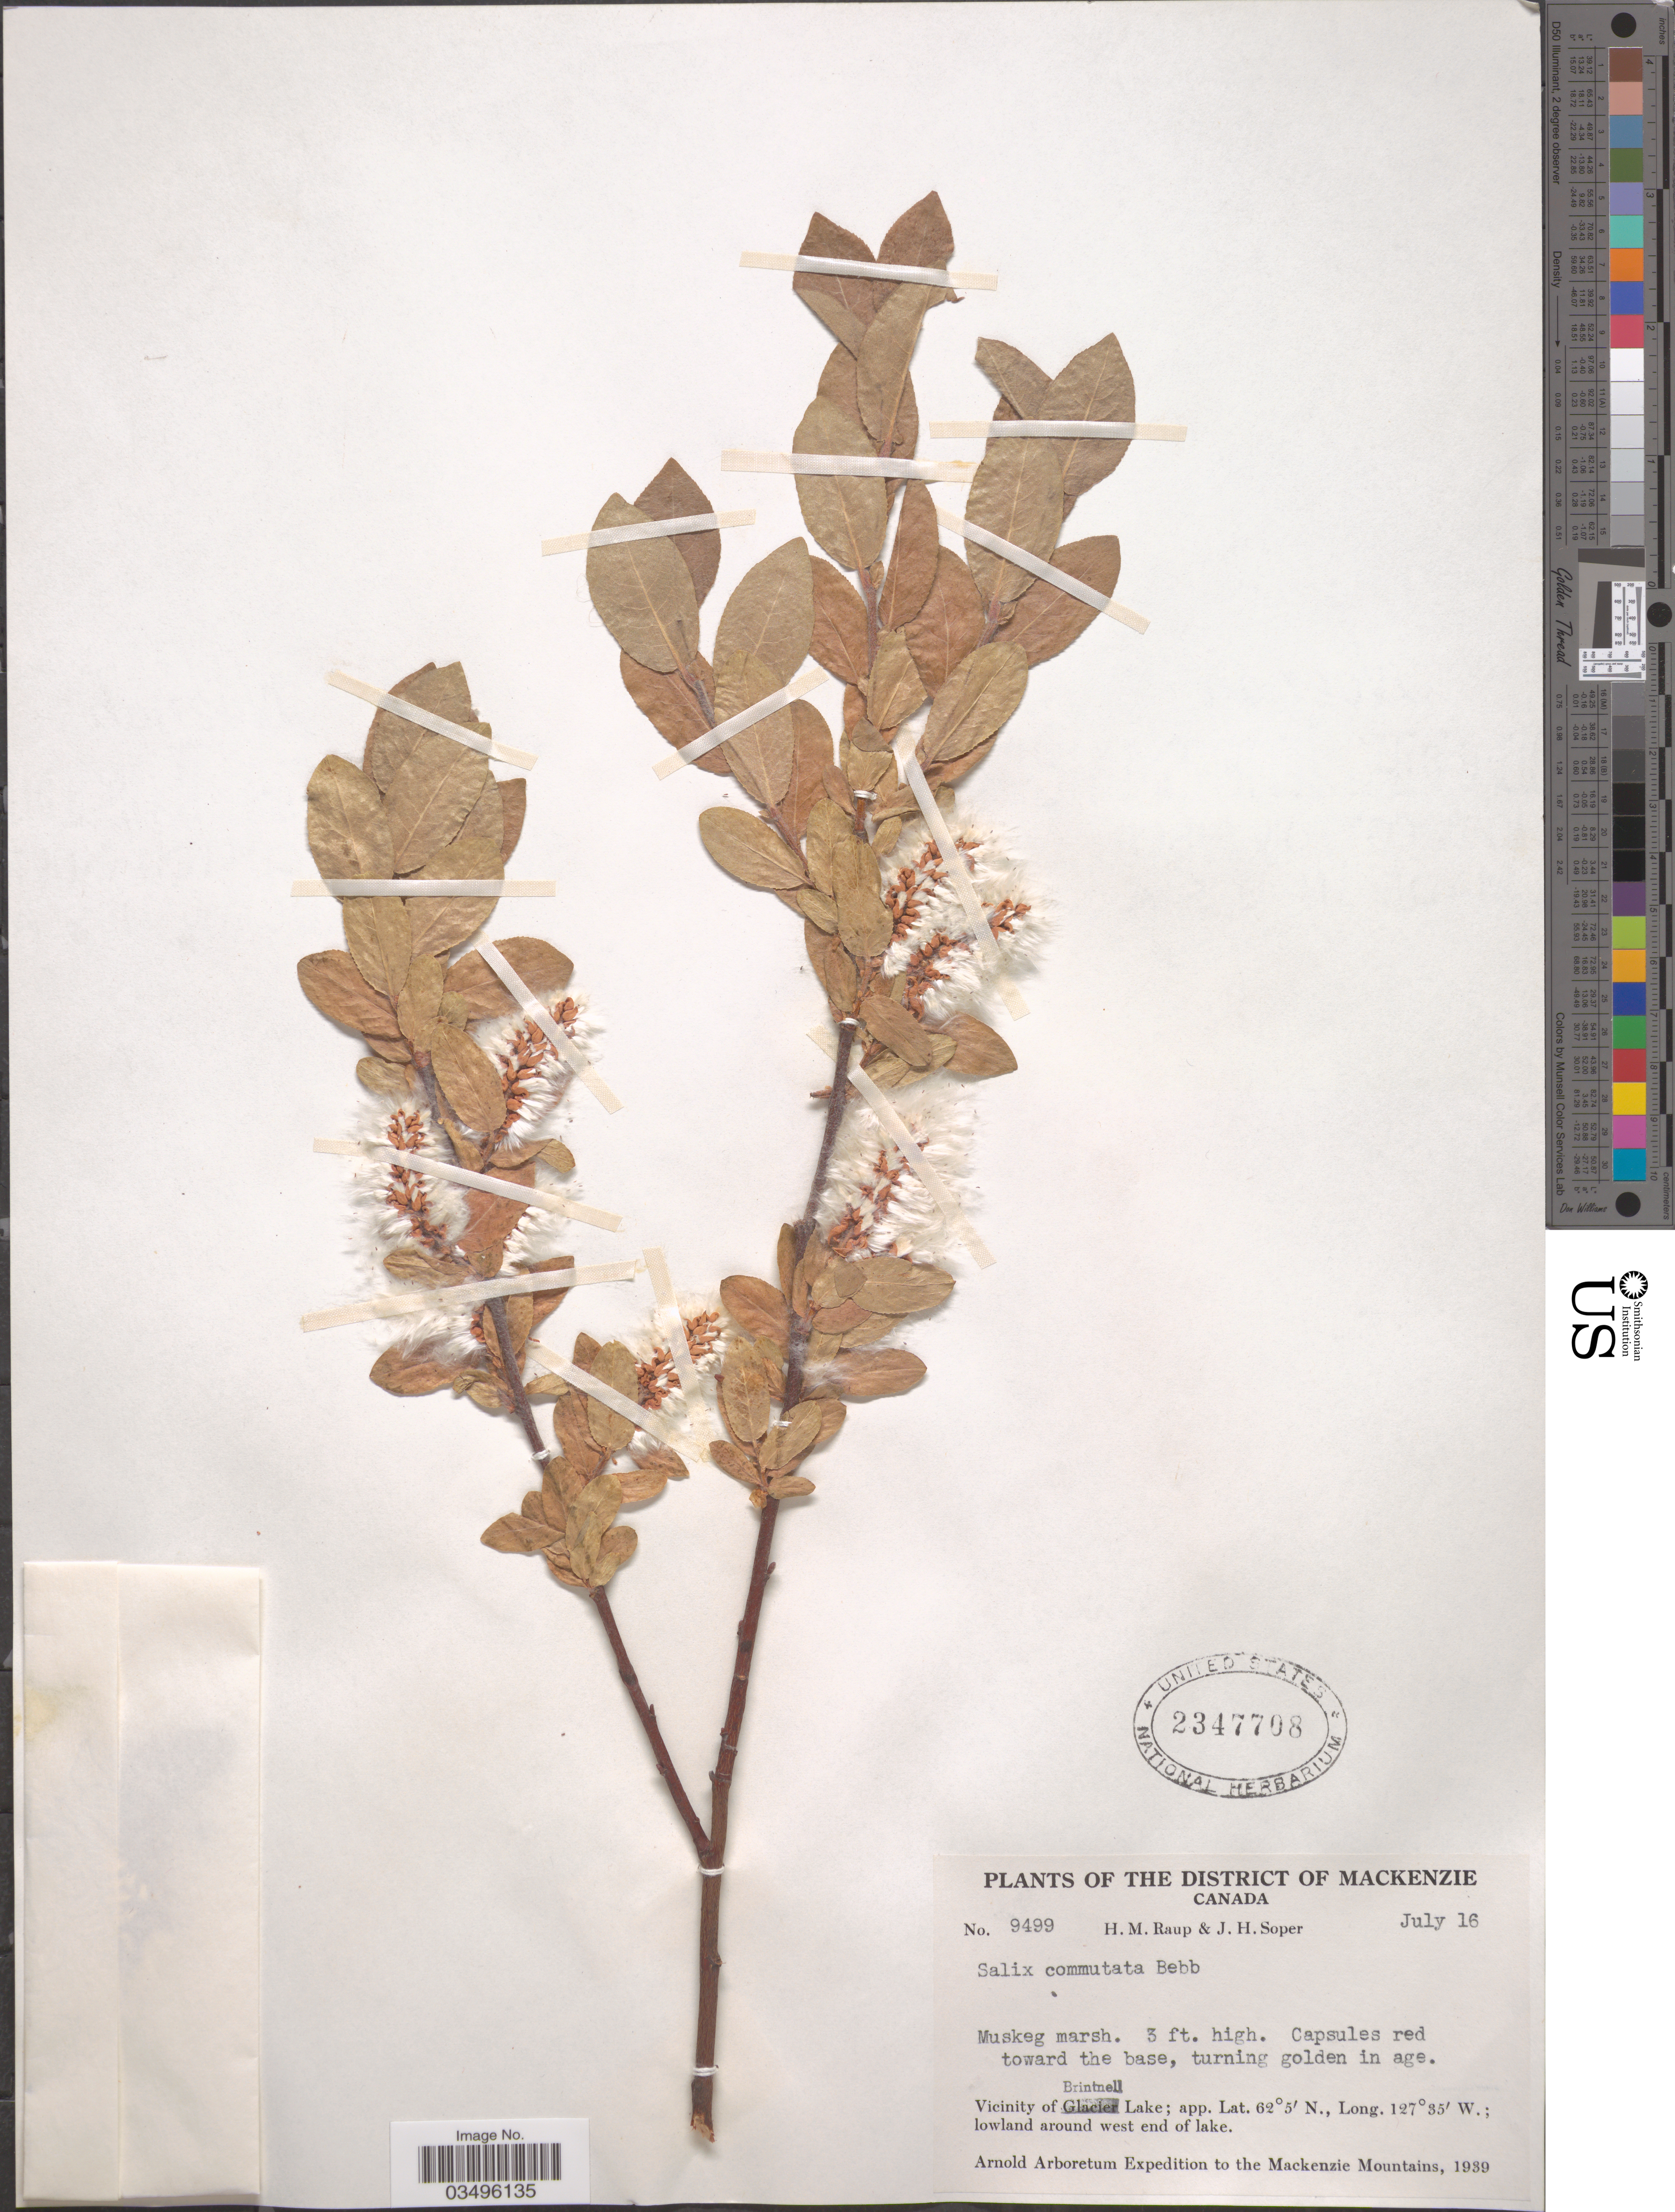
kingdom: Plantae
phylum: Tracheophyta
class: Magnoliopsida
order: Malpighiales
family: Salicaceae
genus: Salix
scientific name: Salix commutata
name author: Bebb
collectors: H. Raup & J. H. Soper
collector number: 9499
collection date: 1939-07-16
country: Canada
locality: The District of Mackenzie. Vicinity of Brintnell Lake; lowland around west end of lake. The Mackenzie Mountains.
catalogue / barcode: US 2347708